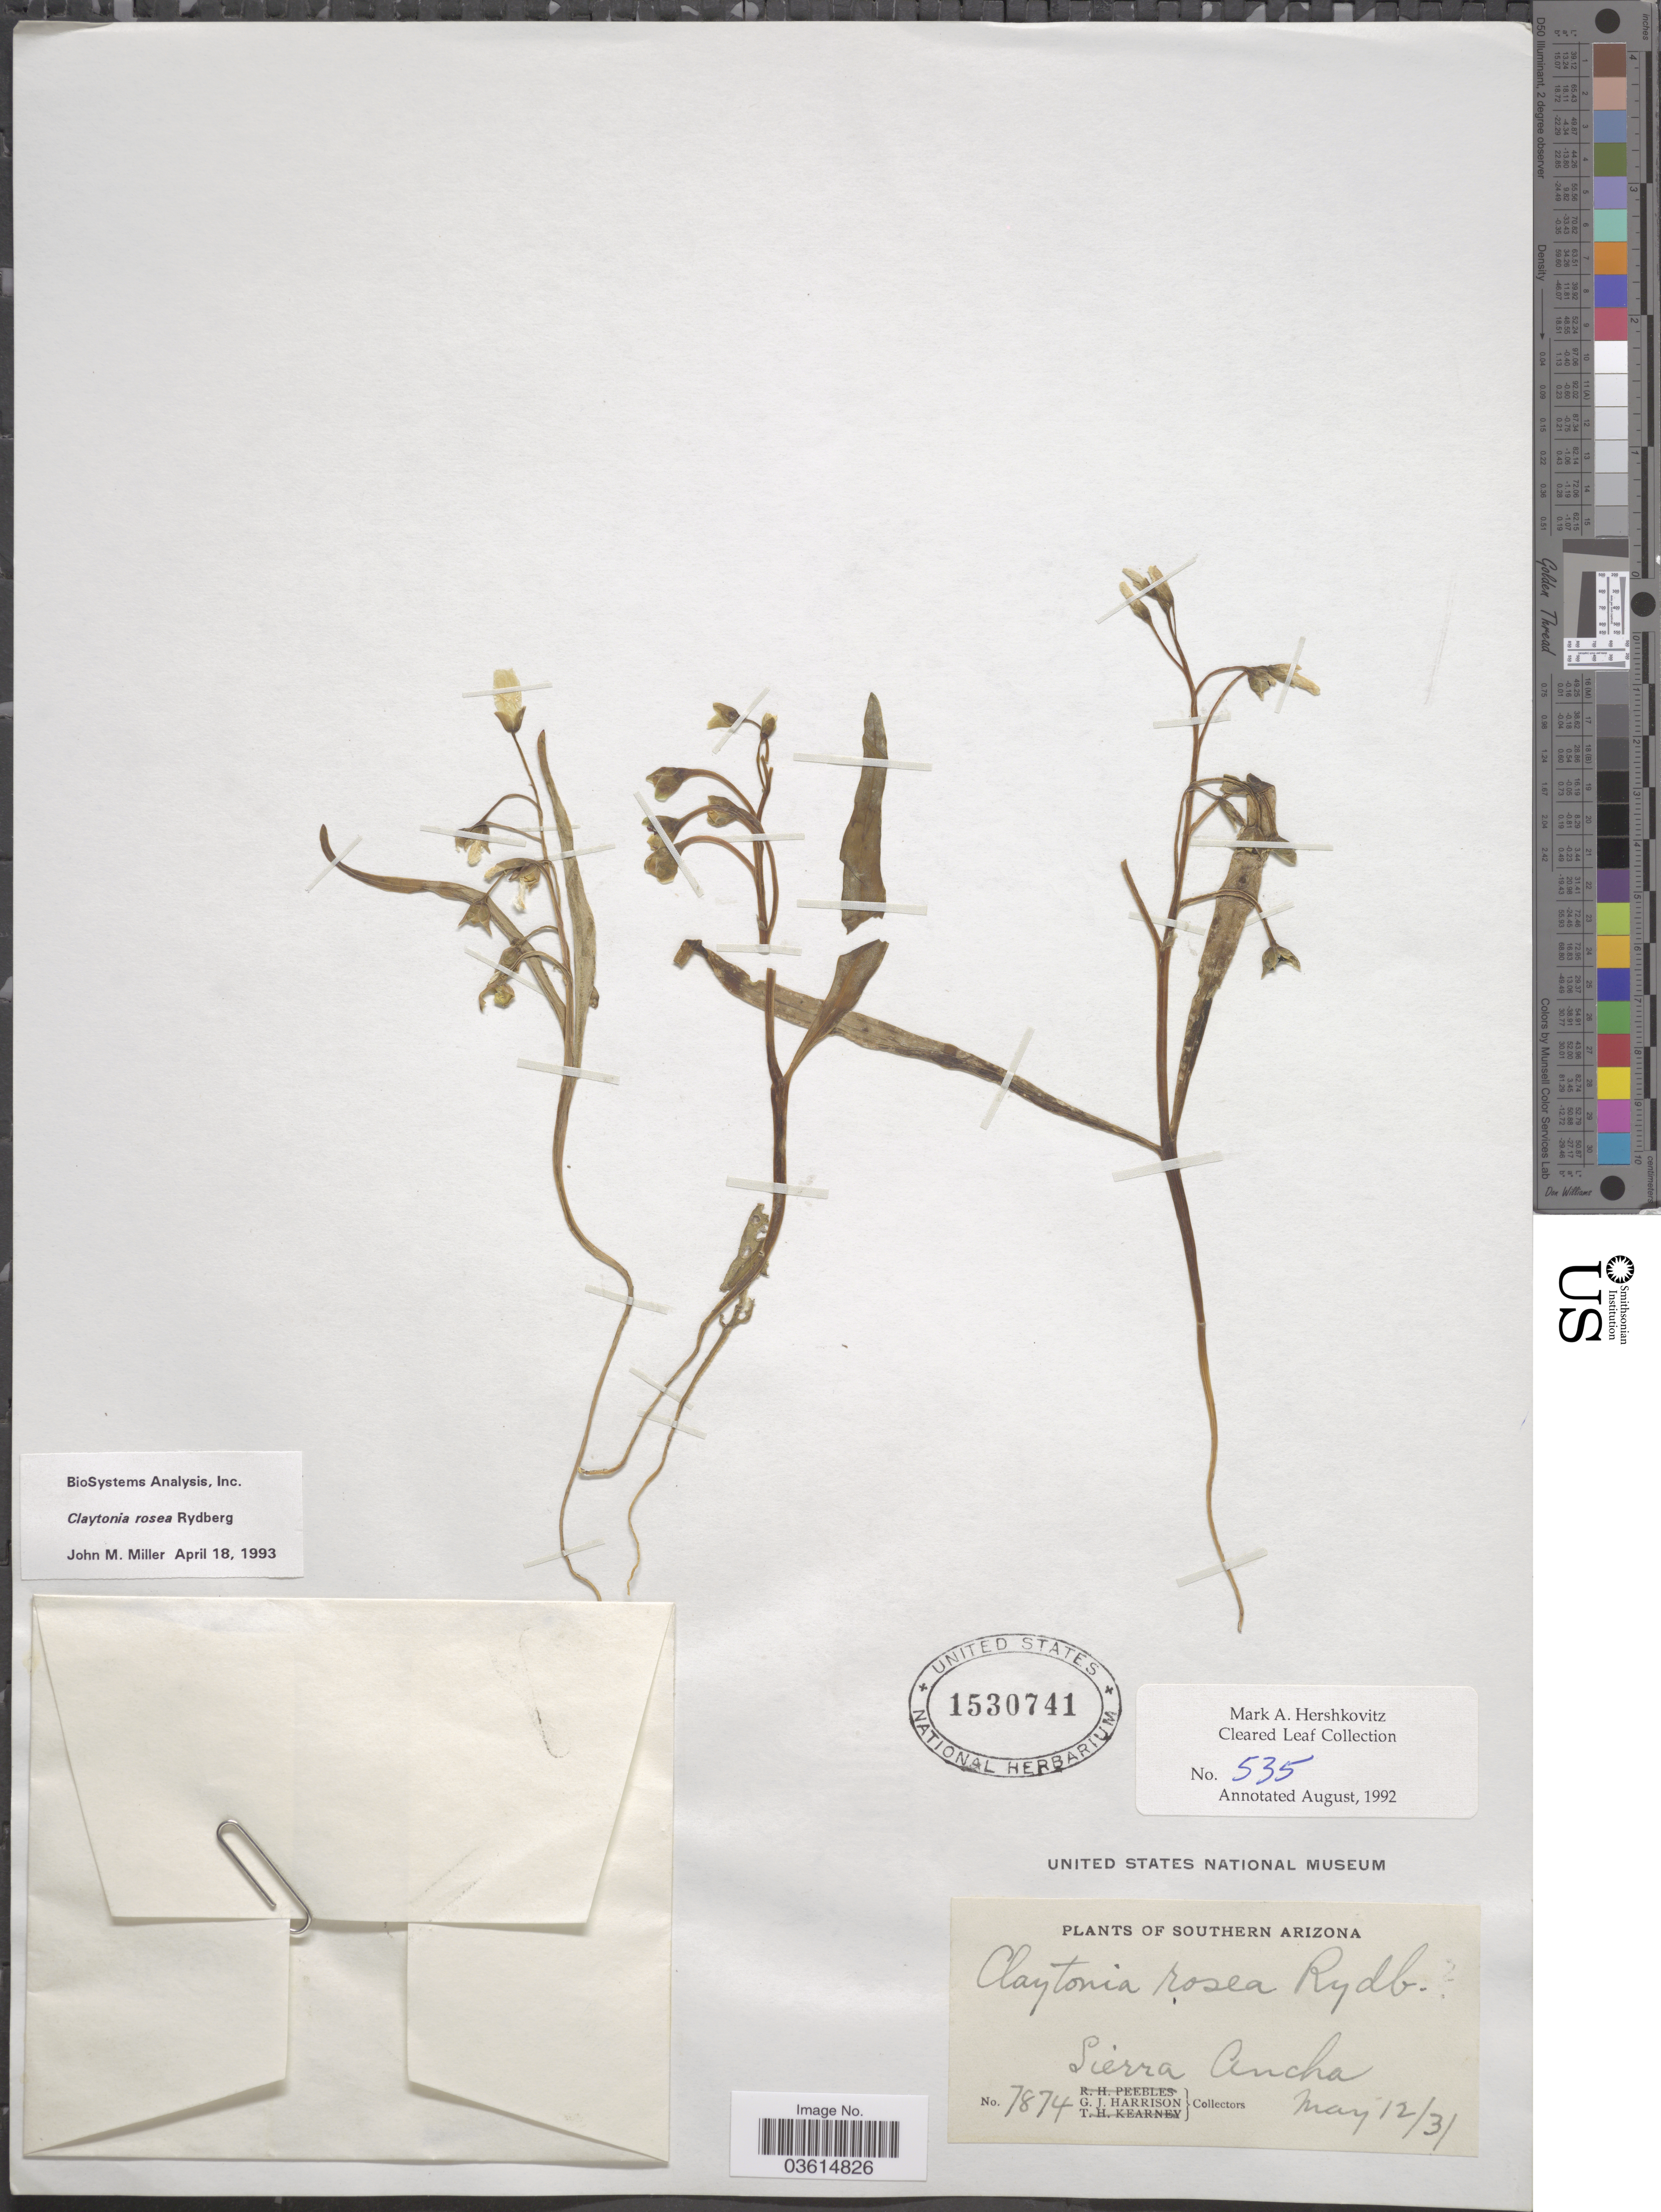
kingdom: Plantae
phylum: Tracheophyta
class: Magnoliopsida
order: Caryophyllales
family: Montiaceae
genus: Claytonia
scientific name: Claytonia rosea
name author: Rydb.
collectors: G. J. Harrison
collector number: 7874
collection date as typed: Transcribed d/m/y: 12/5/31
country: United States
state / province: Arizona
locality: Southern Arizona. Sierra Ancha.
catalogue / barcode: US 1530741